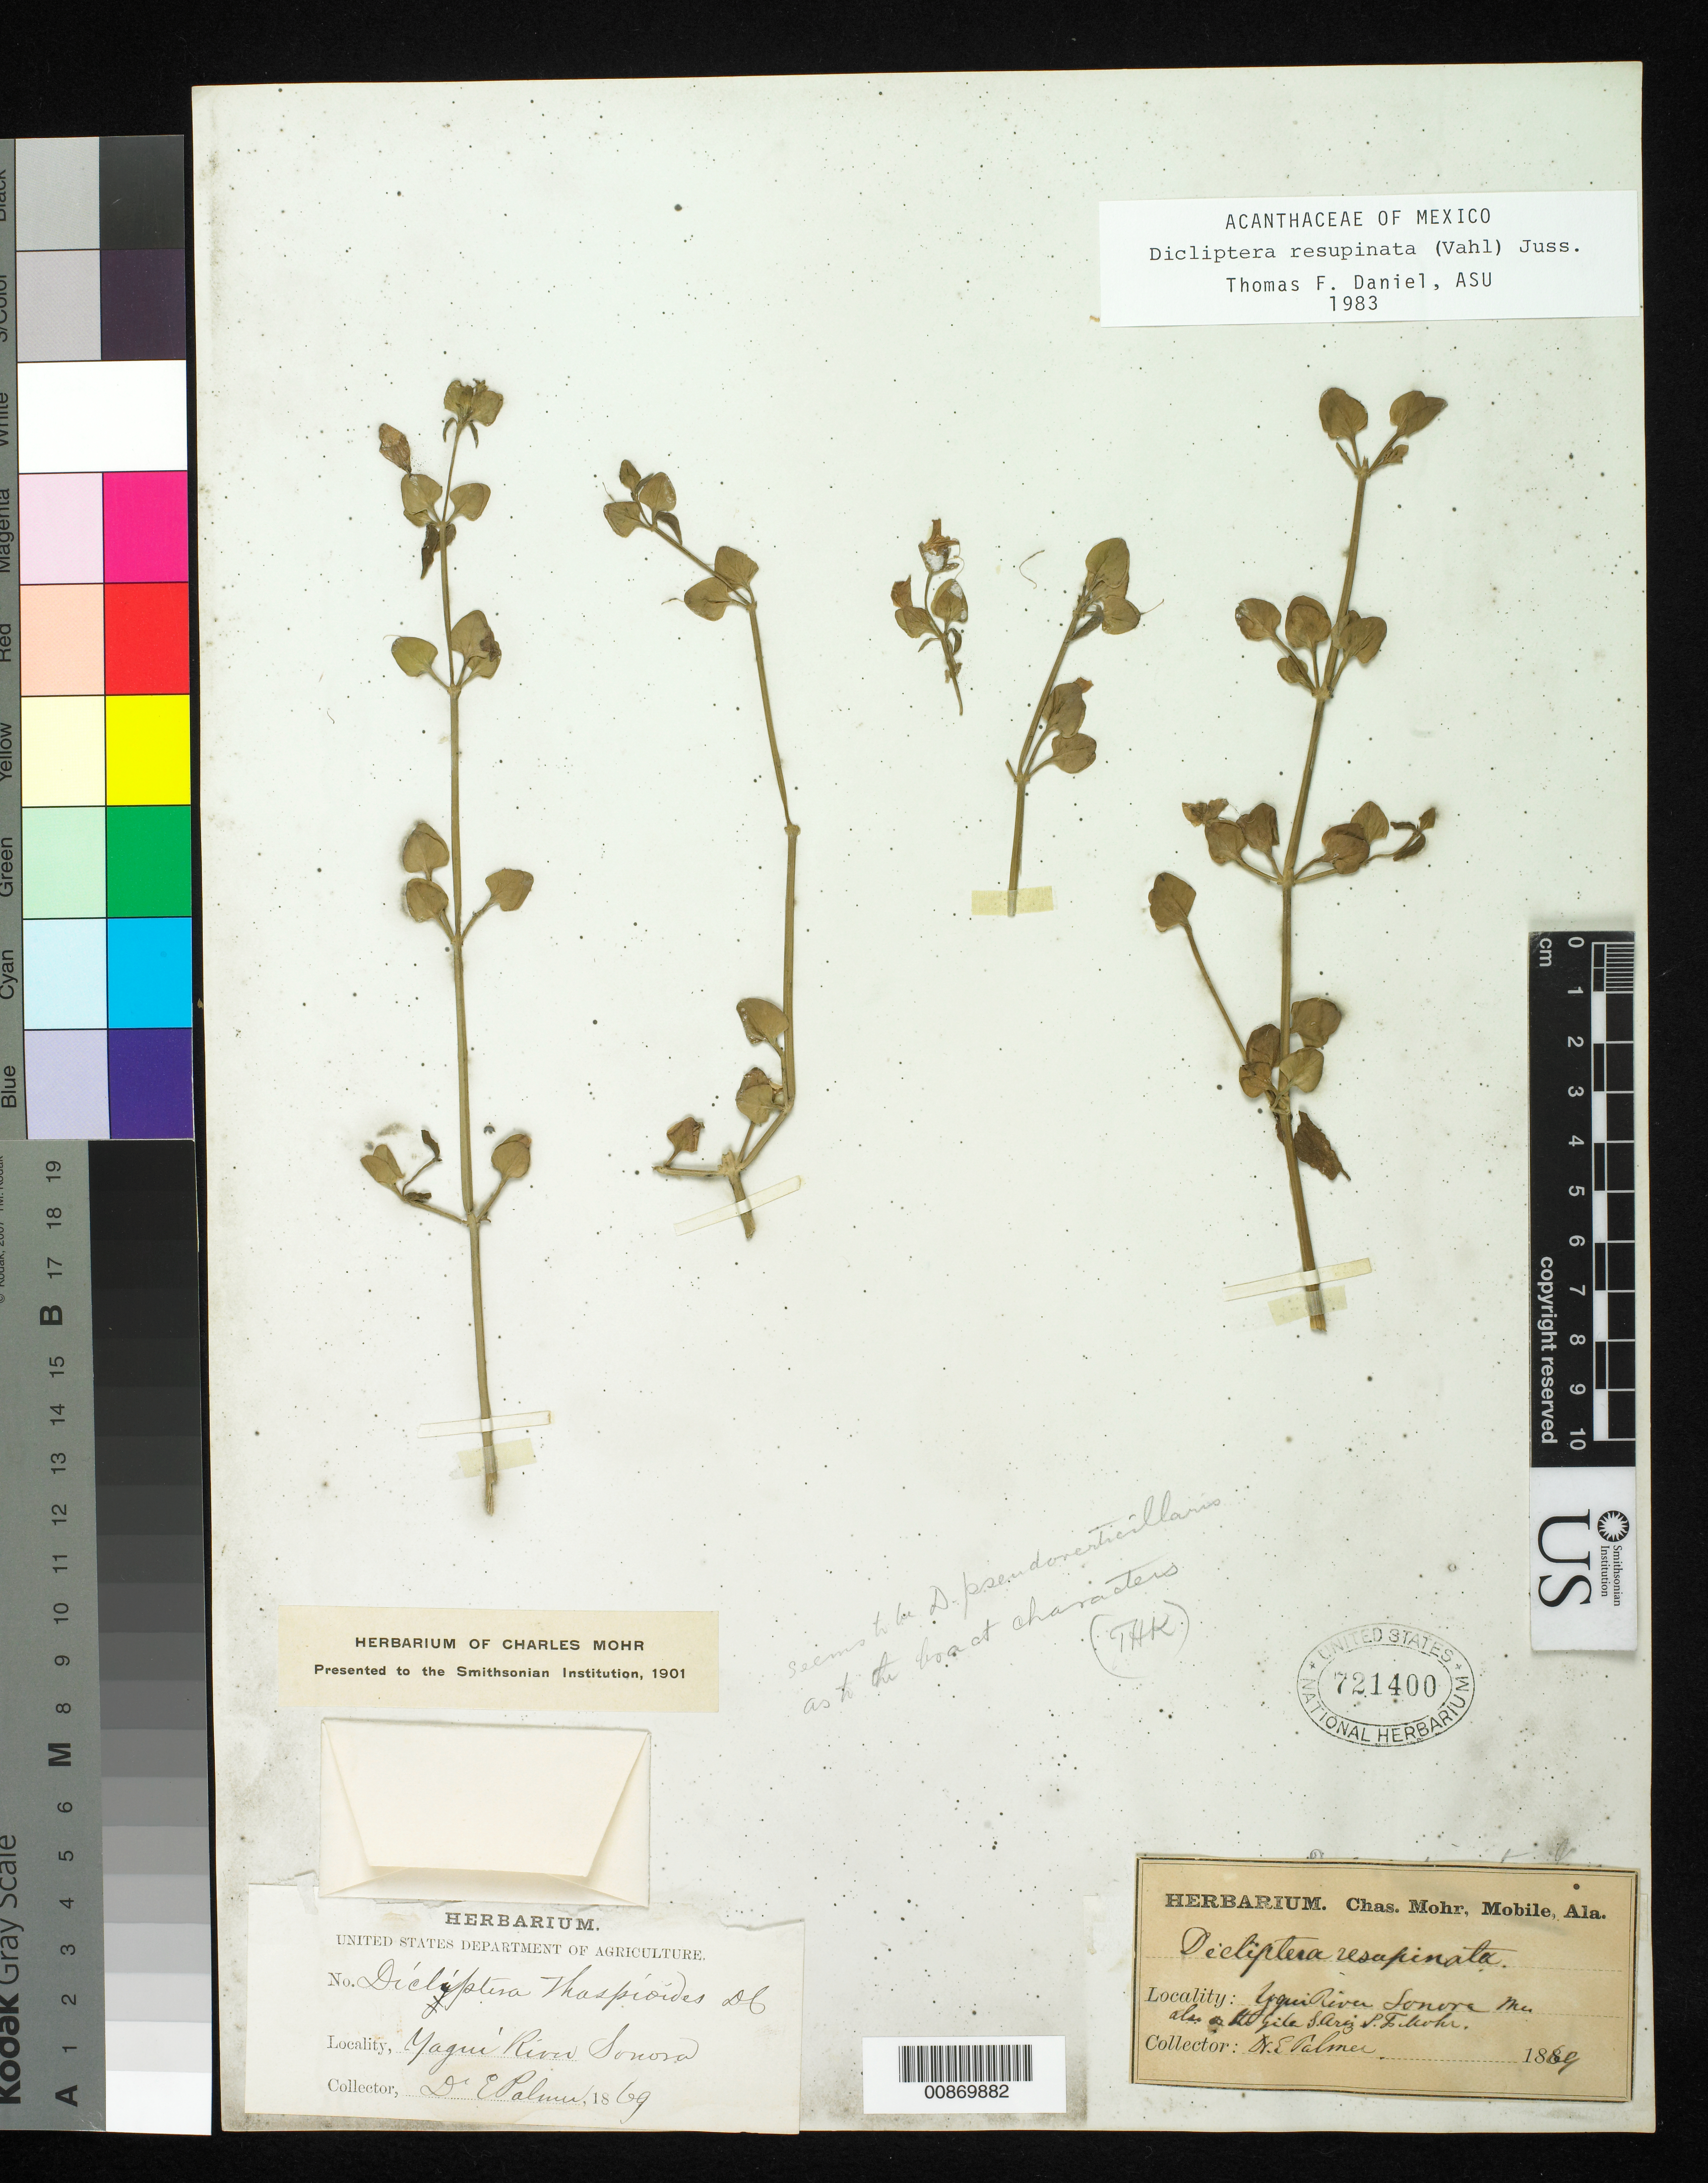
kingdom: Plantae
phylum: Tracheophyta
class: Magnoliopsida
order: Lamiales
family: Acanthaceae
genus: Dicliptera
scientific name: Dicliptera resupinata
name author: (Vahl) Juss.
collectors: E. Palmer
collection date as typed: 1869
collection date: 1869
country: Mexico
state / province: Sonora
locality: Yaqui River, Sonora.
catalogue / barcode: US 721400